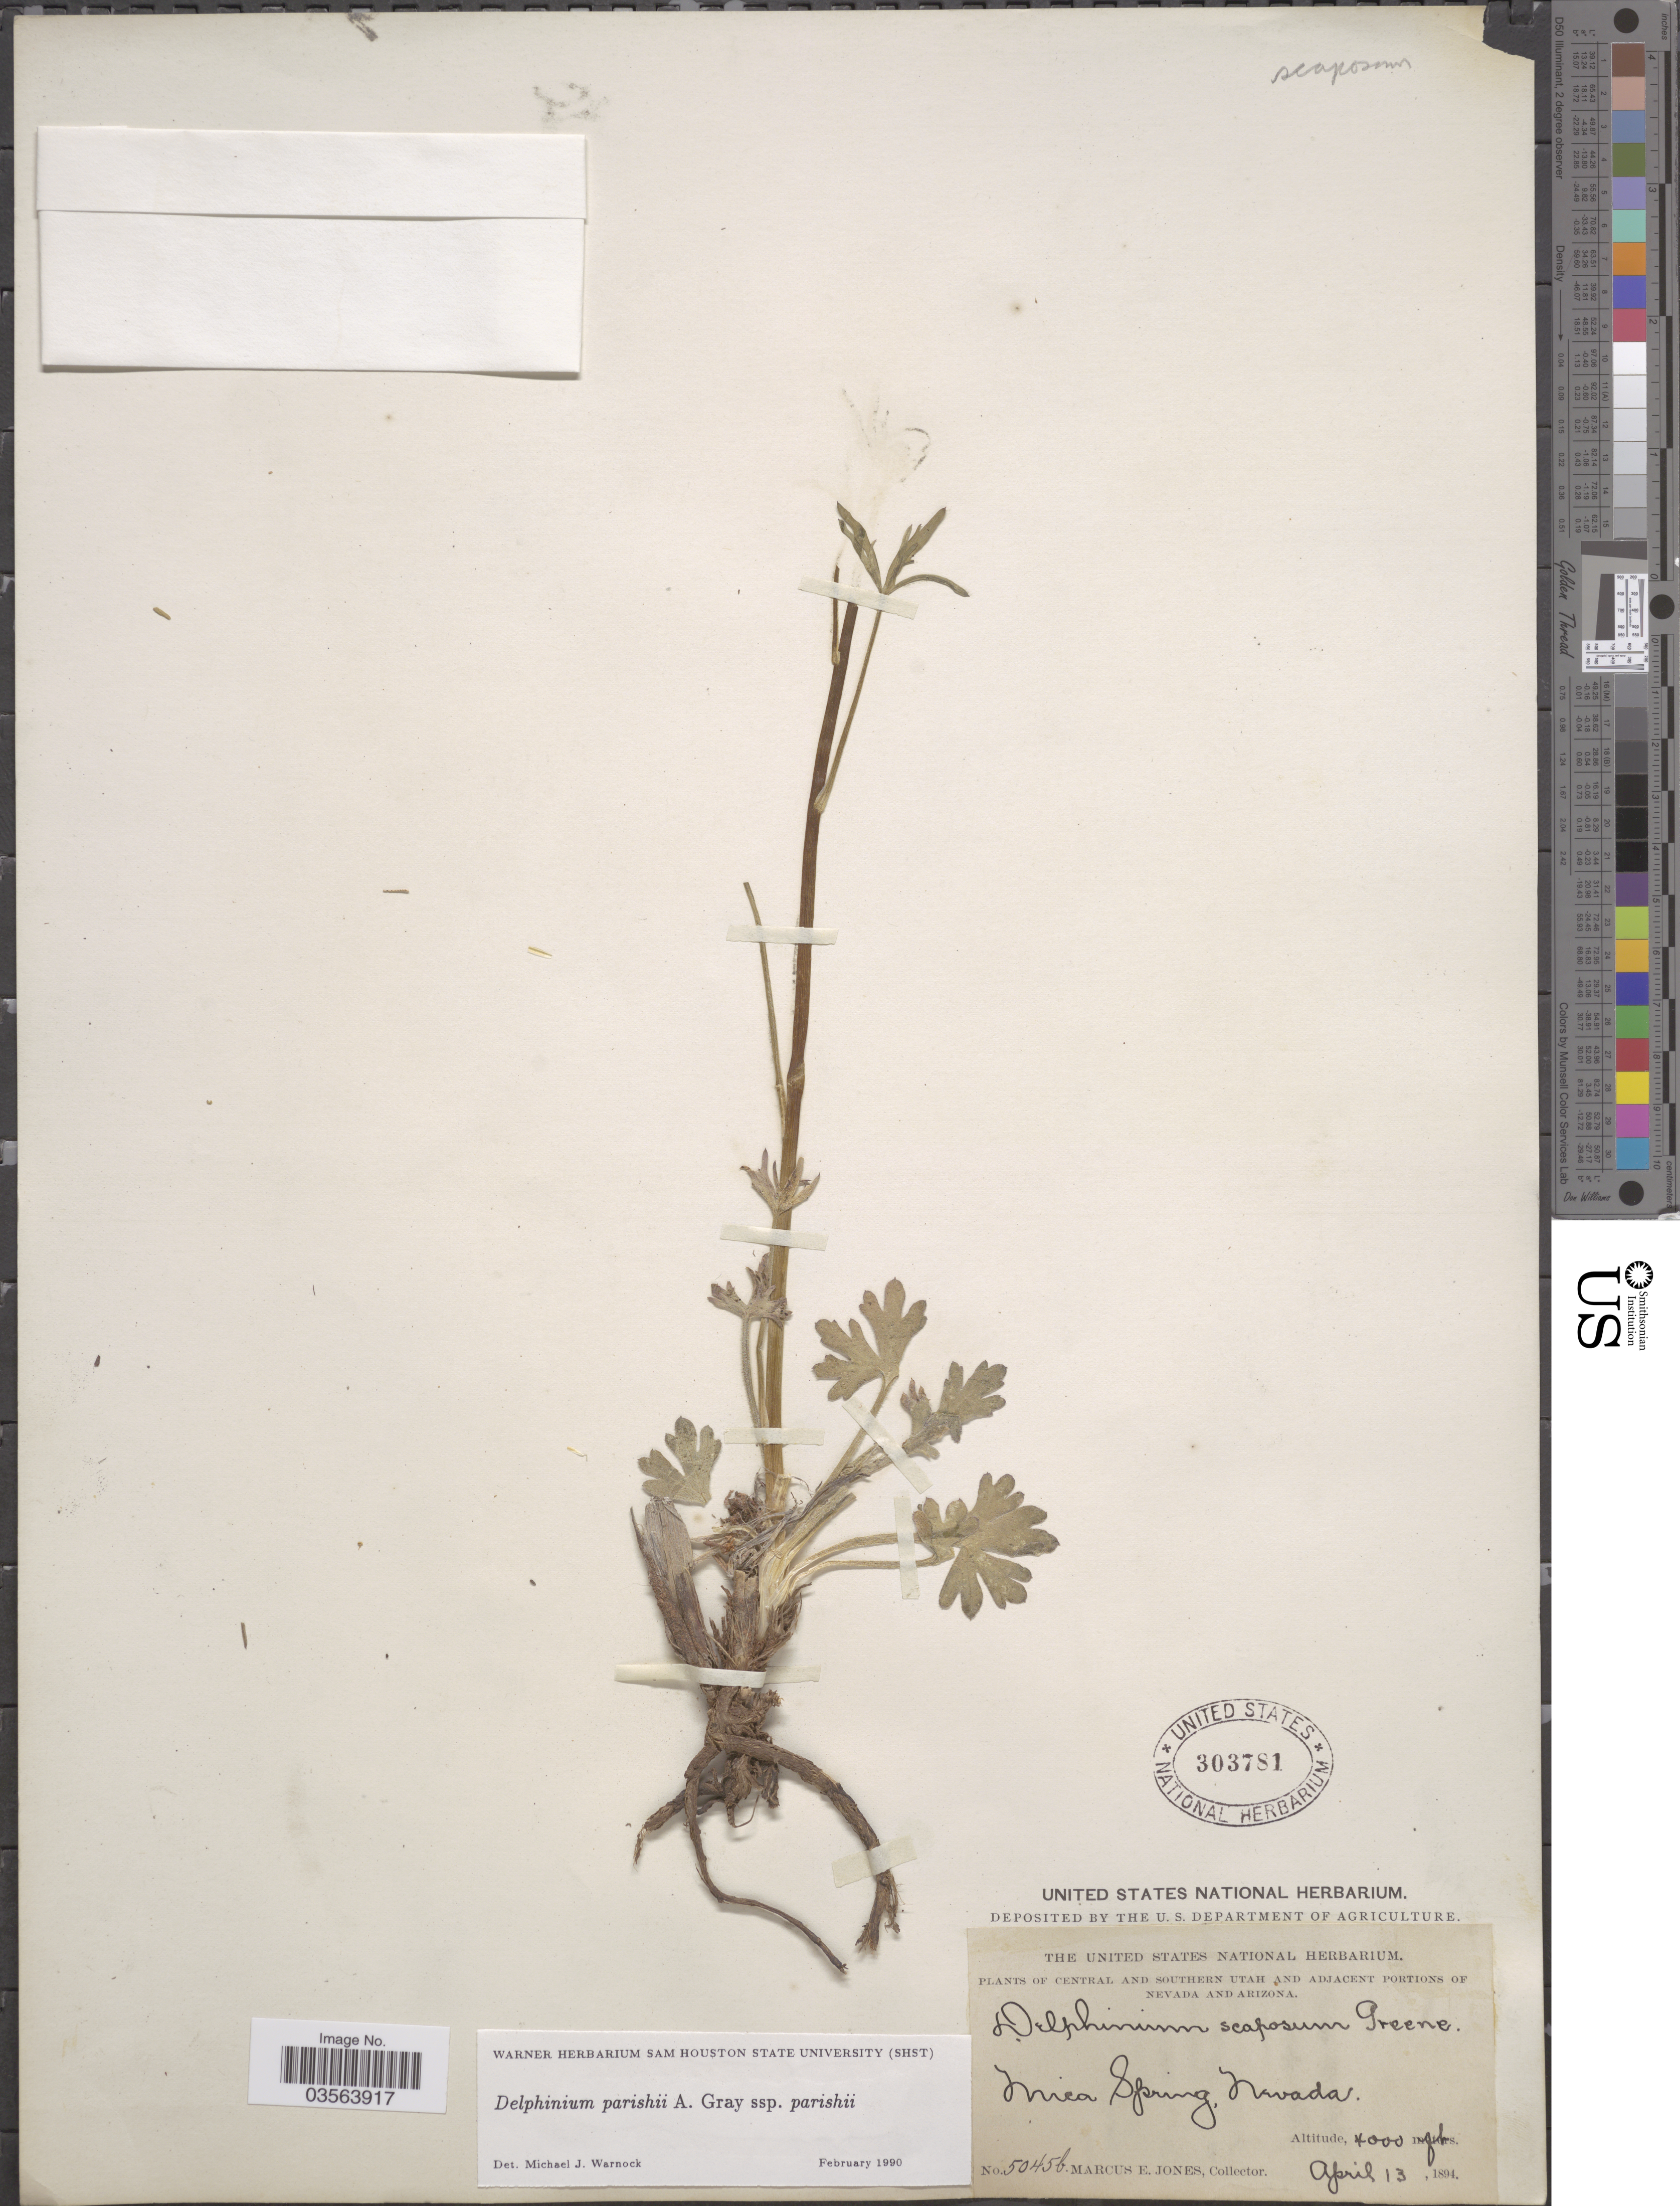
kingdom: Plantae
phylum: Tracheophyta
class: Magnoliopsida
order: Ranunculales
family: Ranunculaceae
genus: Delphinium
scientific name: Delphinium parishii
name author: A. Gray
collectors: M. E. Jones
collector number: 5045b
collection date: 1894-04-13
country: United States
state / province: Nevada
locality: Adjacent portions of Nevada. Mica Spring.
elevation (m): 1219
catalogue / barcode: US 303781